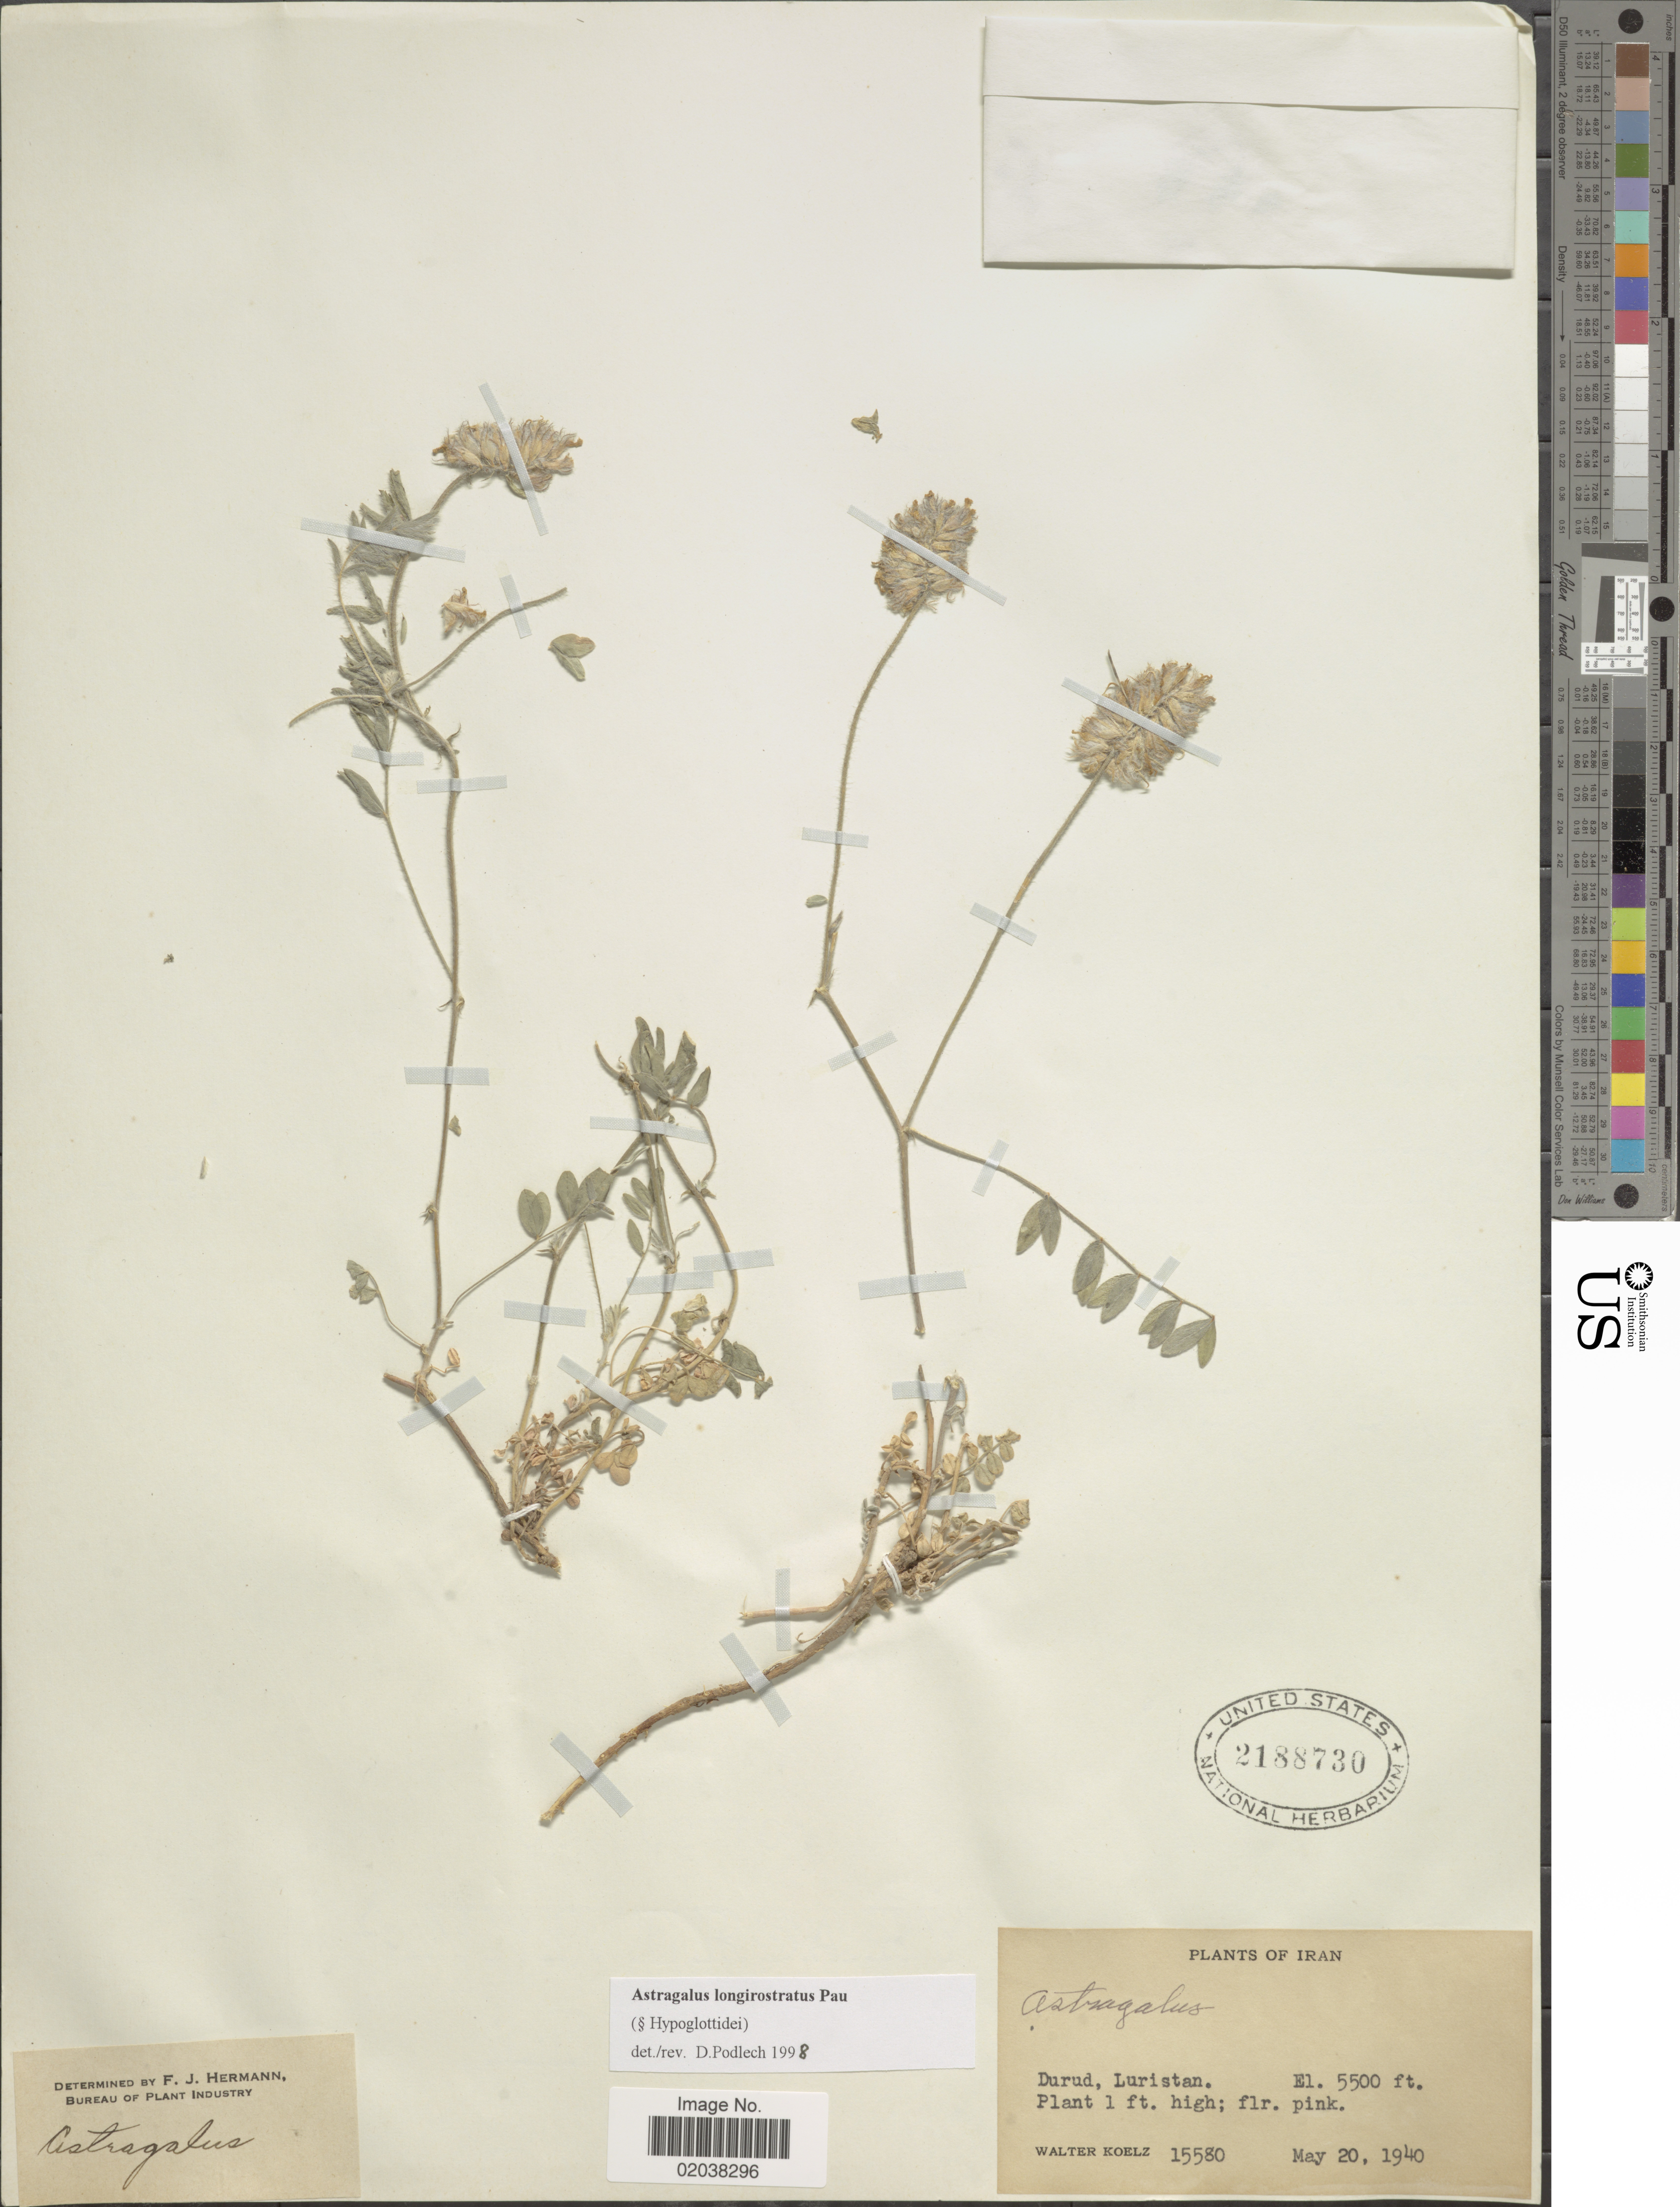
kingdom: Plantae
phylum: Tracheophyta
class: Magnoliopsida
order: Fabales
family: Fabaceae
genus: Astragalus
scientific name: Astragalus longirostratus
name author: Pau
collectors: W. N. Koelz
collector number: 15580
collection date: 1940-05-20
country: Iran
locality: Durud, Luristan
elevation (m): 1676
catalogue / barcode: US 2188730